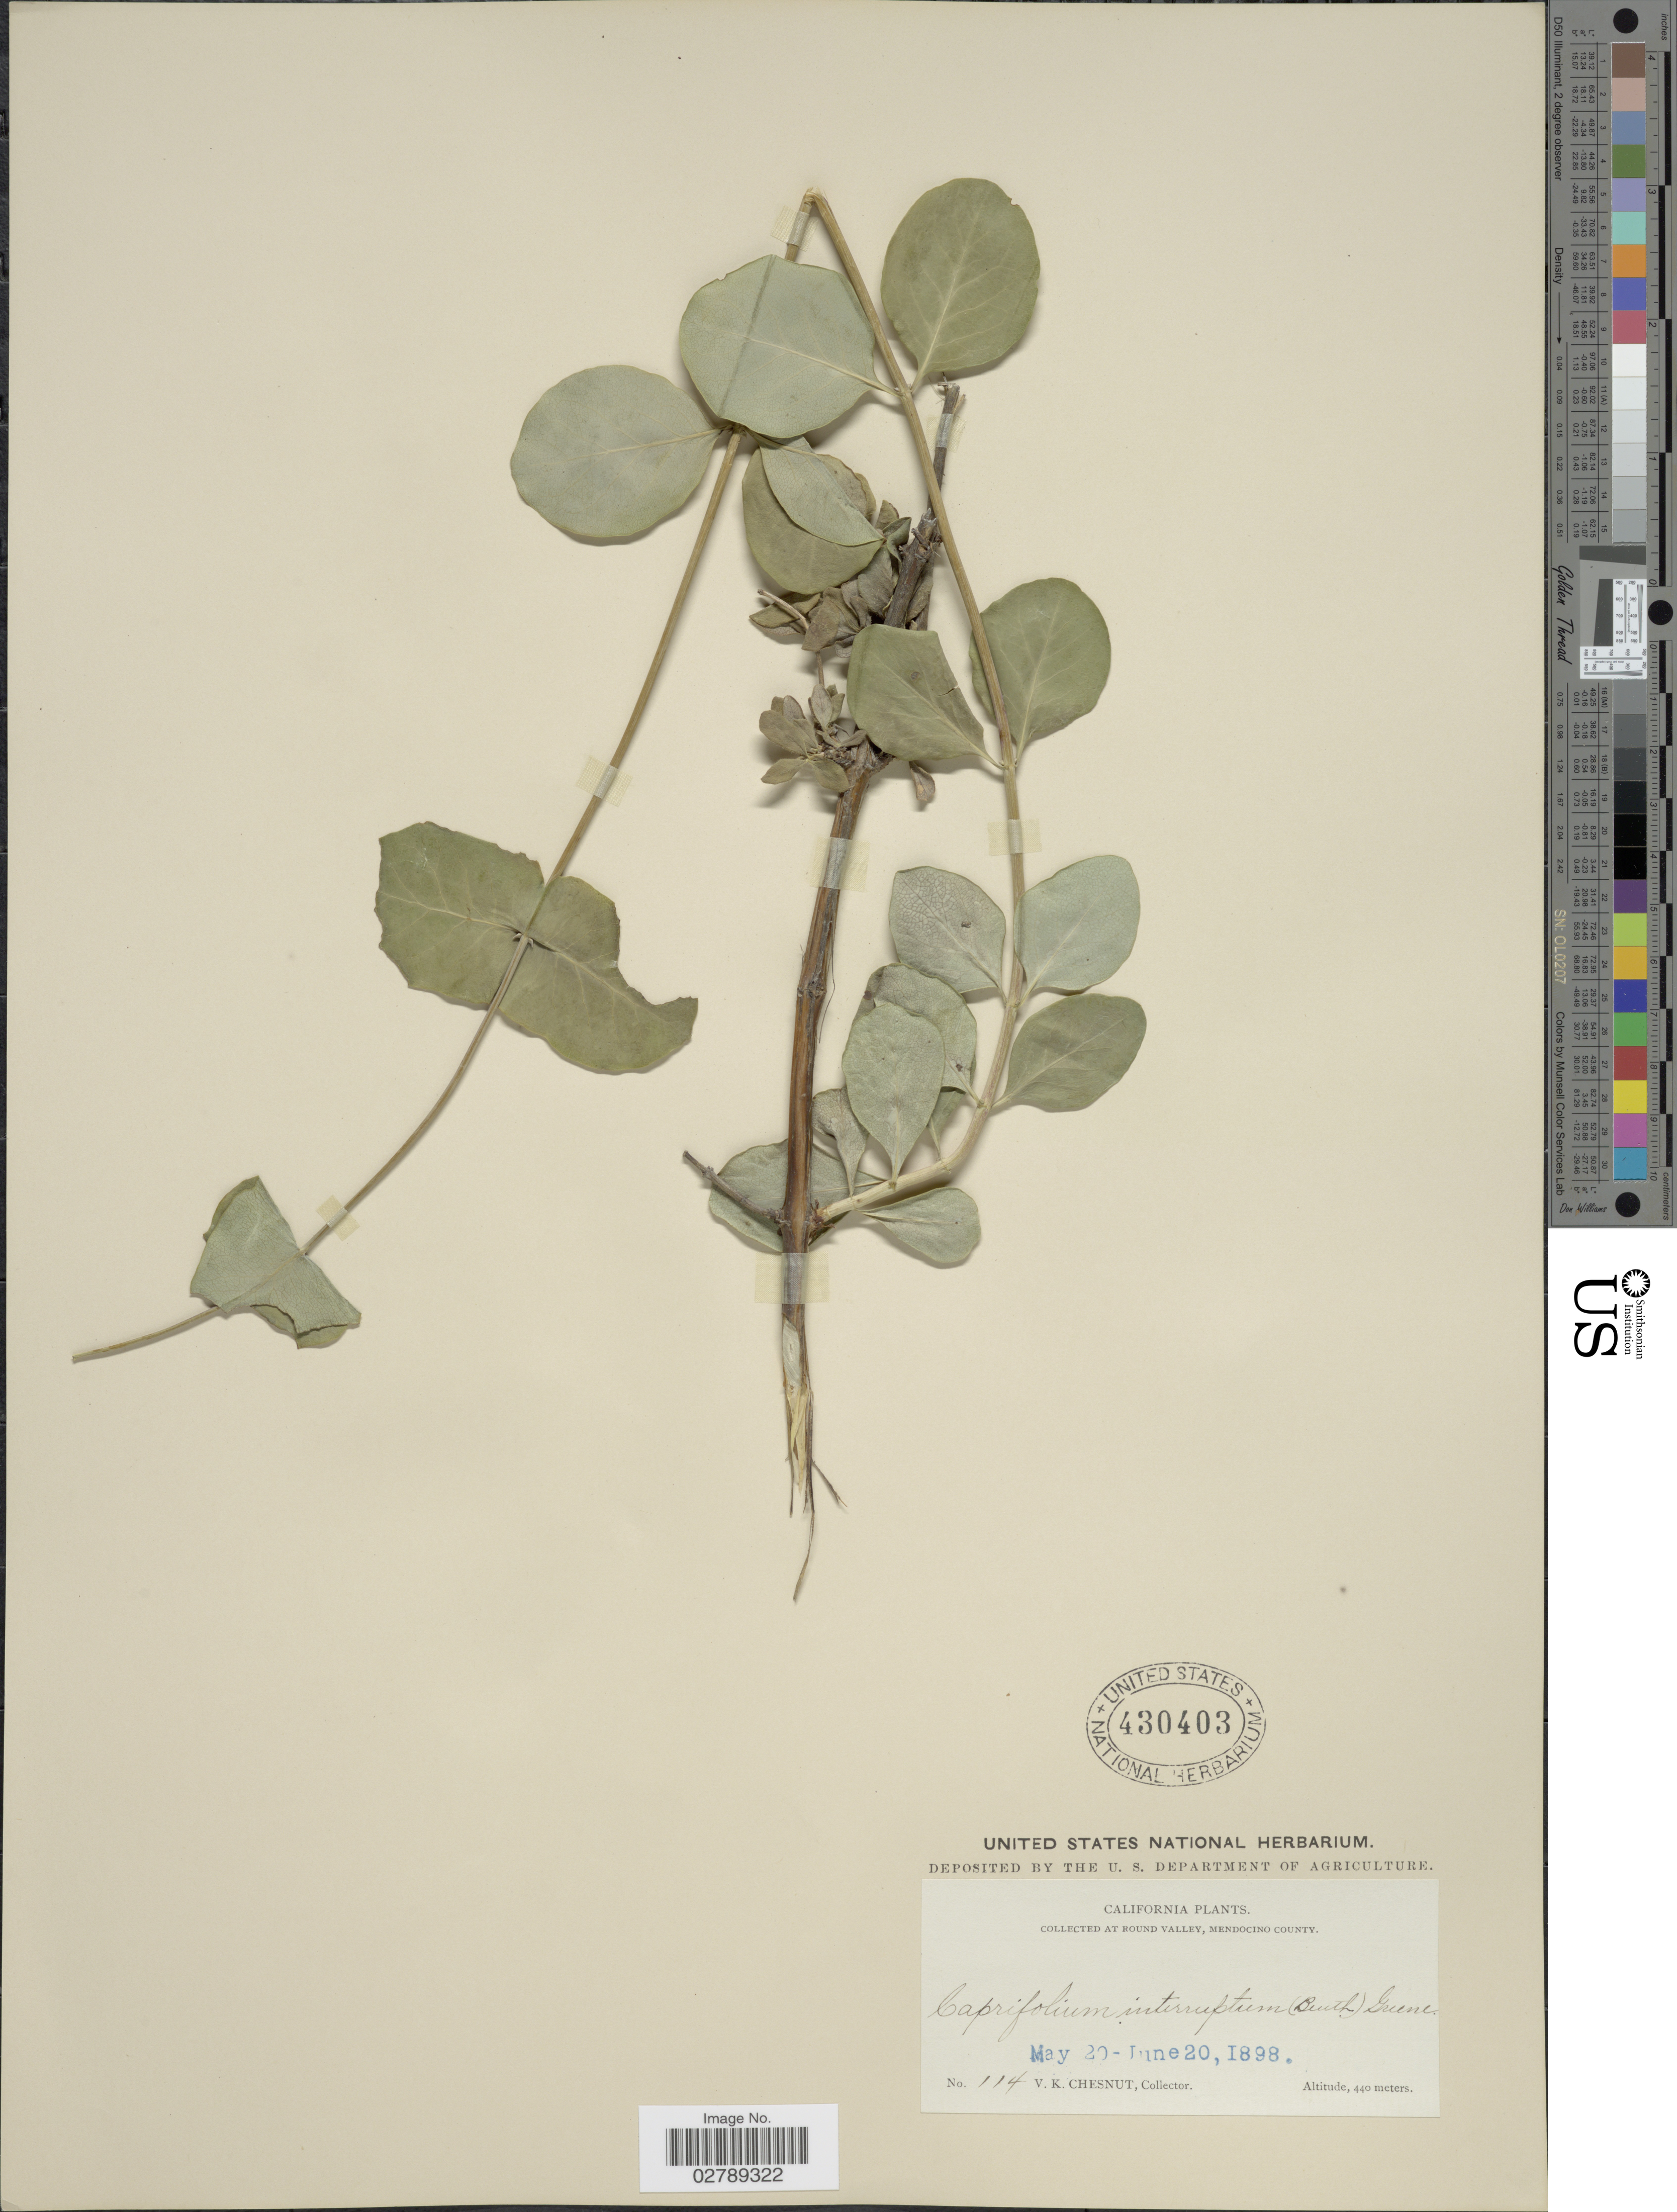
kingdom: Plantae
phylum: Tracheophyta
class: Magnoliopsida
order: Dipsacales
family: Caprifoliaceae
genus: Lonicera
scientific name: Lonicera interrupta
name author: Benth.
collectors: V. Chesnut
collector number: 114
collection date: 1898-05-20/1898-06-20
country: United States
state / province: California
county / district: Mendocino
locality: Round Valley, Mendocino County.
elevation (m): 440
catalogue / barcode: US 430403